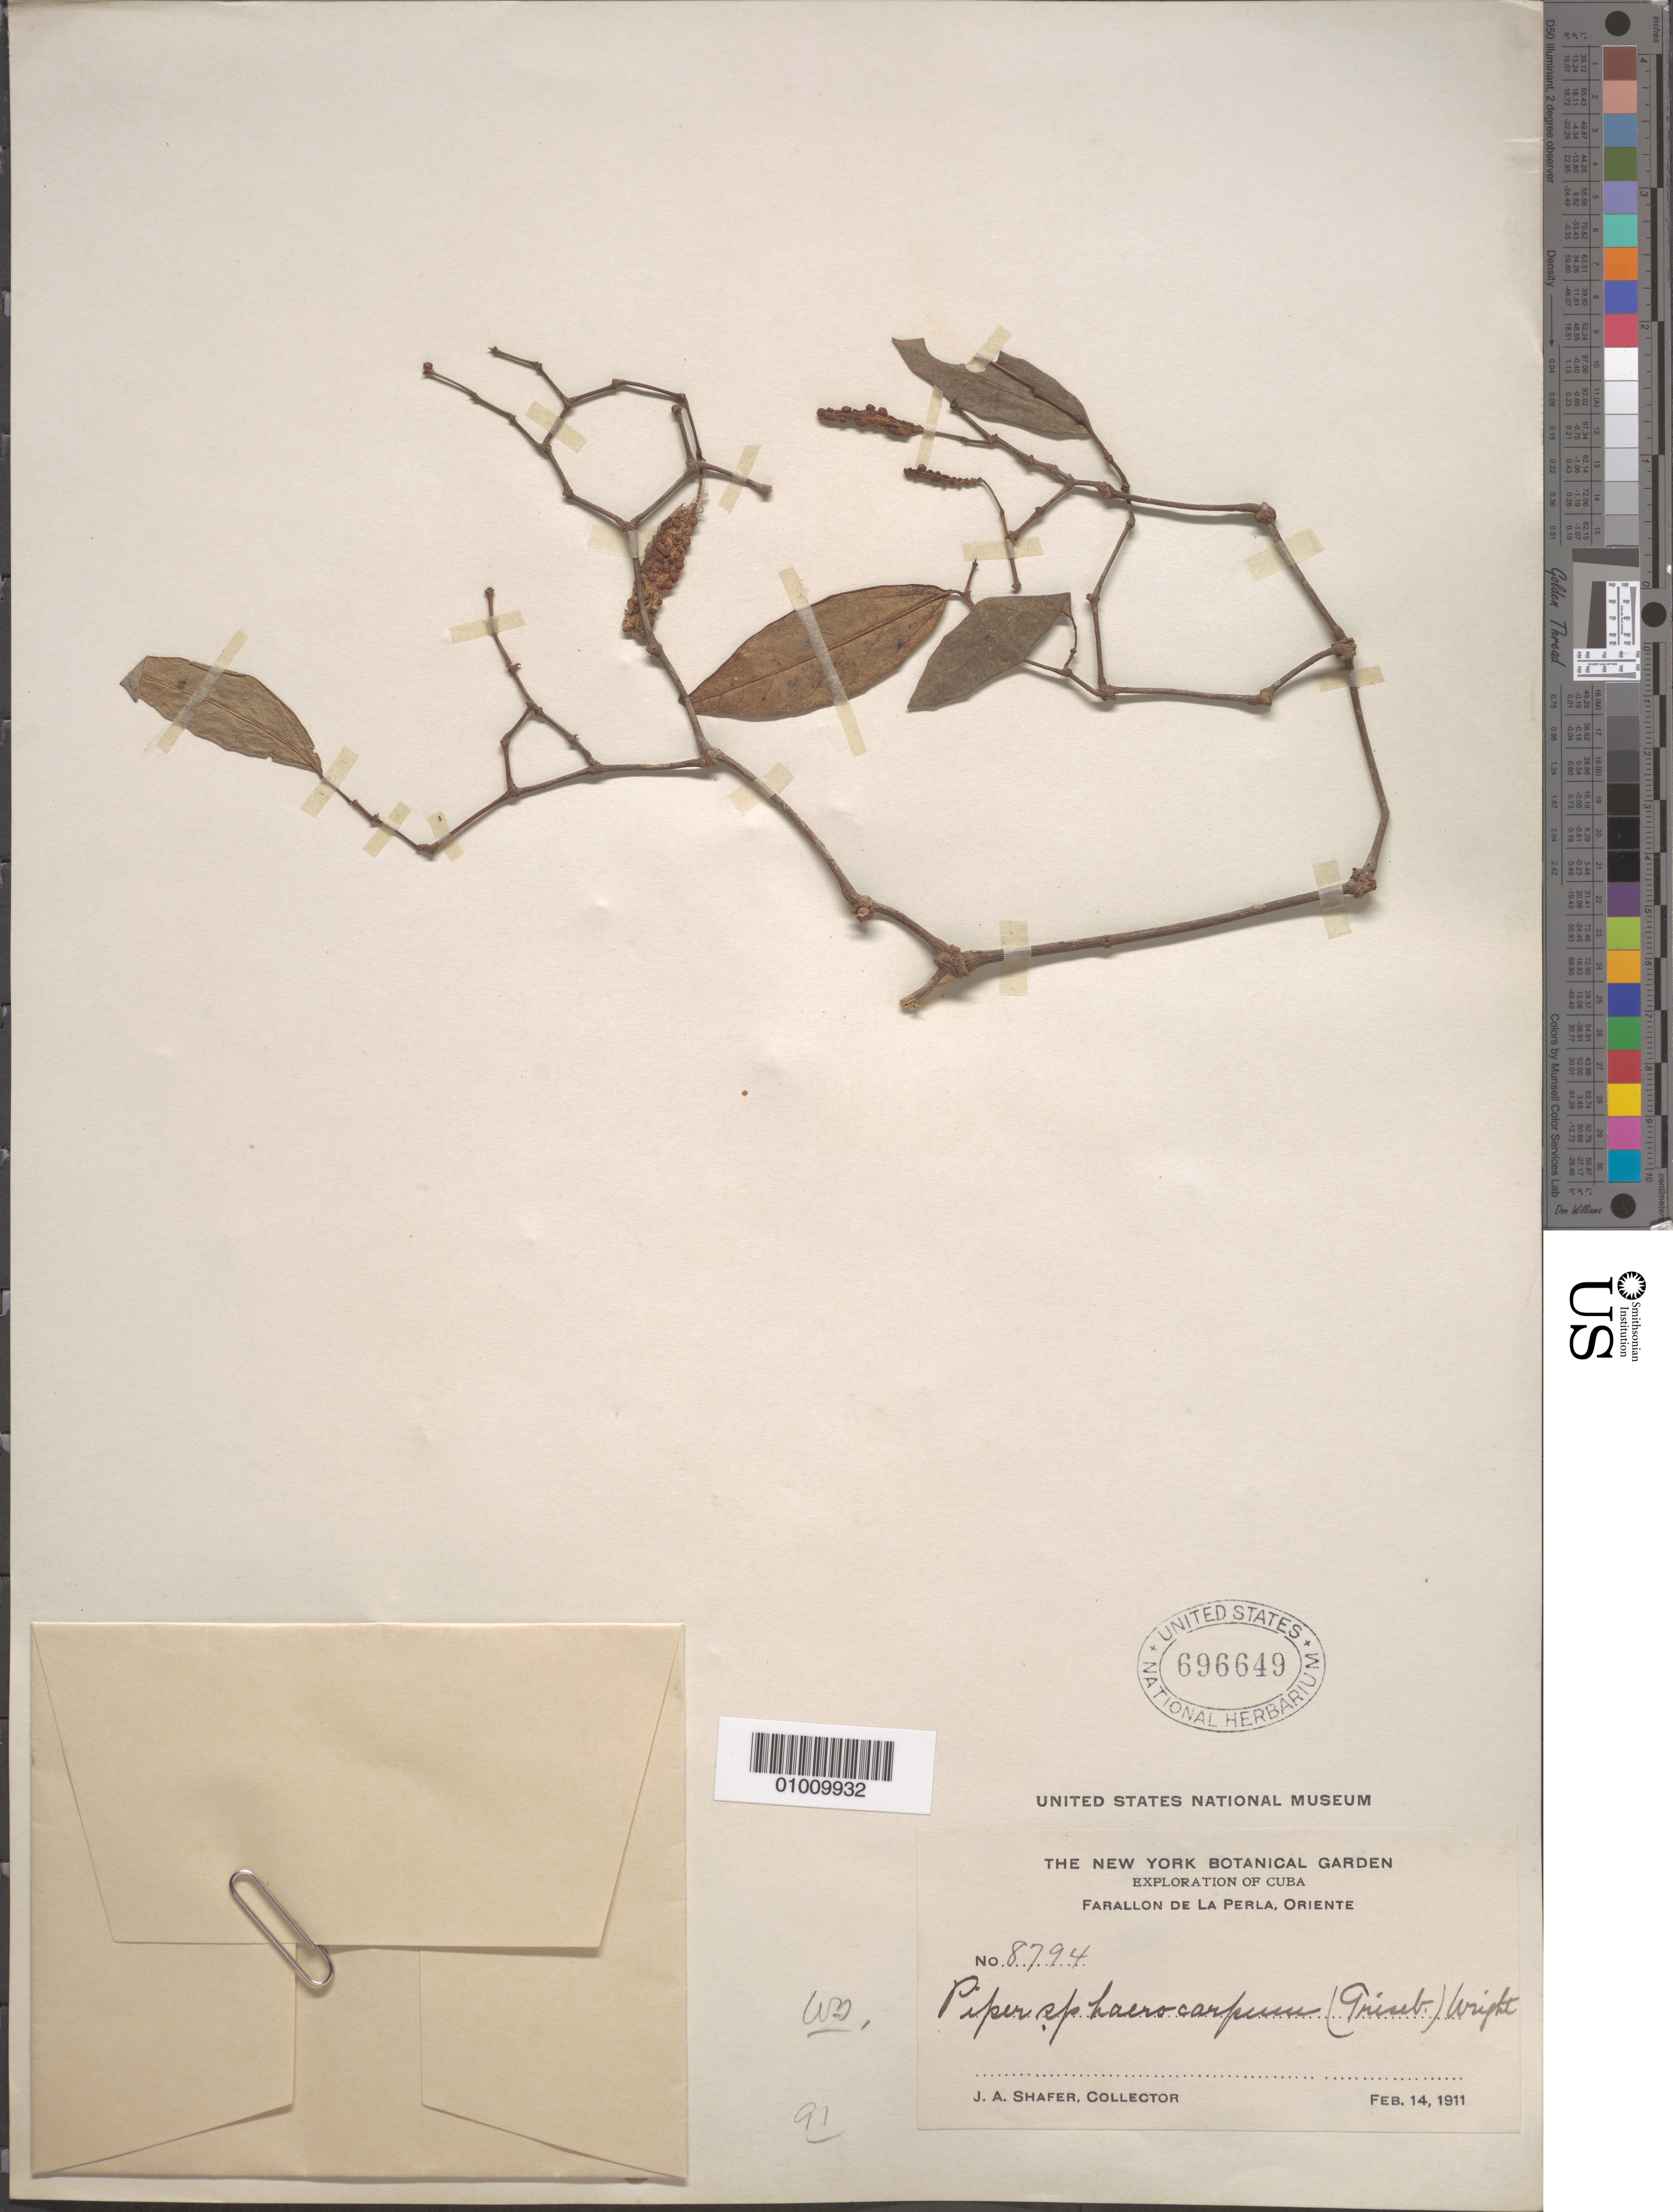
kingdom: Plantae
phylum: Tracheophyta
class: Magnoliopsida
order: Piperales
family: Piperaceae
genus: Piper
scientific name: Piper sphaerocarpum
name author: (Griseb.) C. Wright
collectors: J. A. Shafer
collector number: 8794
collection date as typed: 14 Feb 1911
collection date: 1911-02-14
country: Cuba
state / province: Oriente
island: Cuba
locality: Farallon de la Perla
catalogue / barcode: US 696649